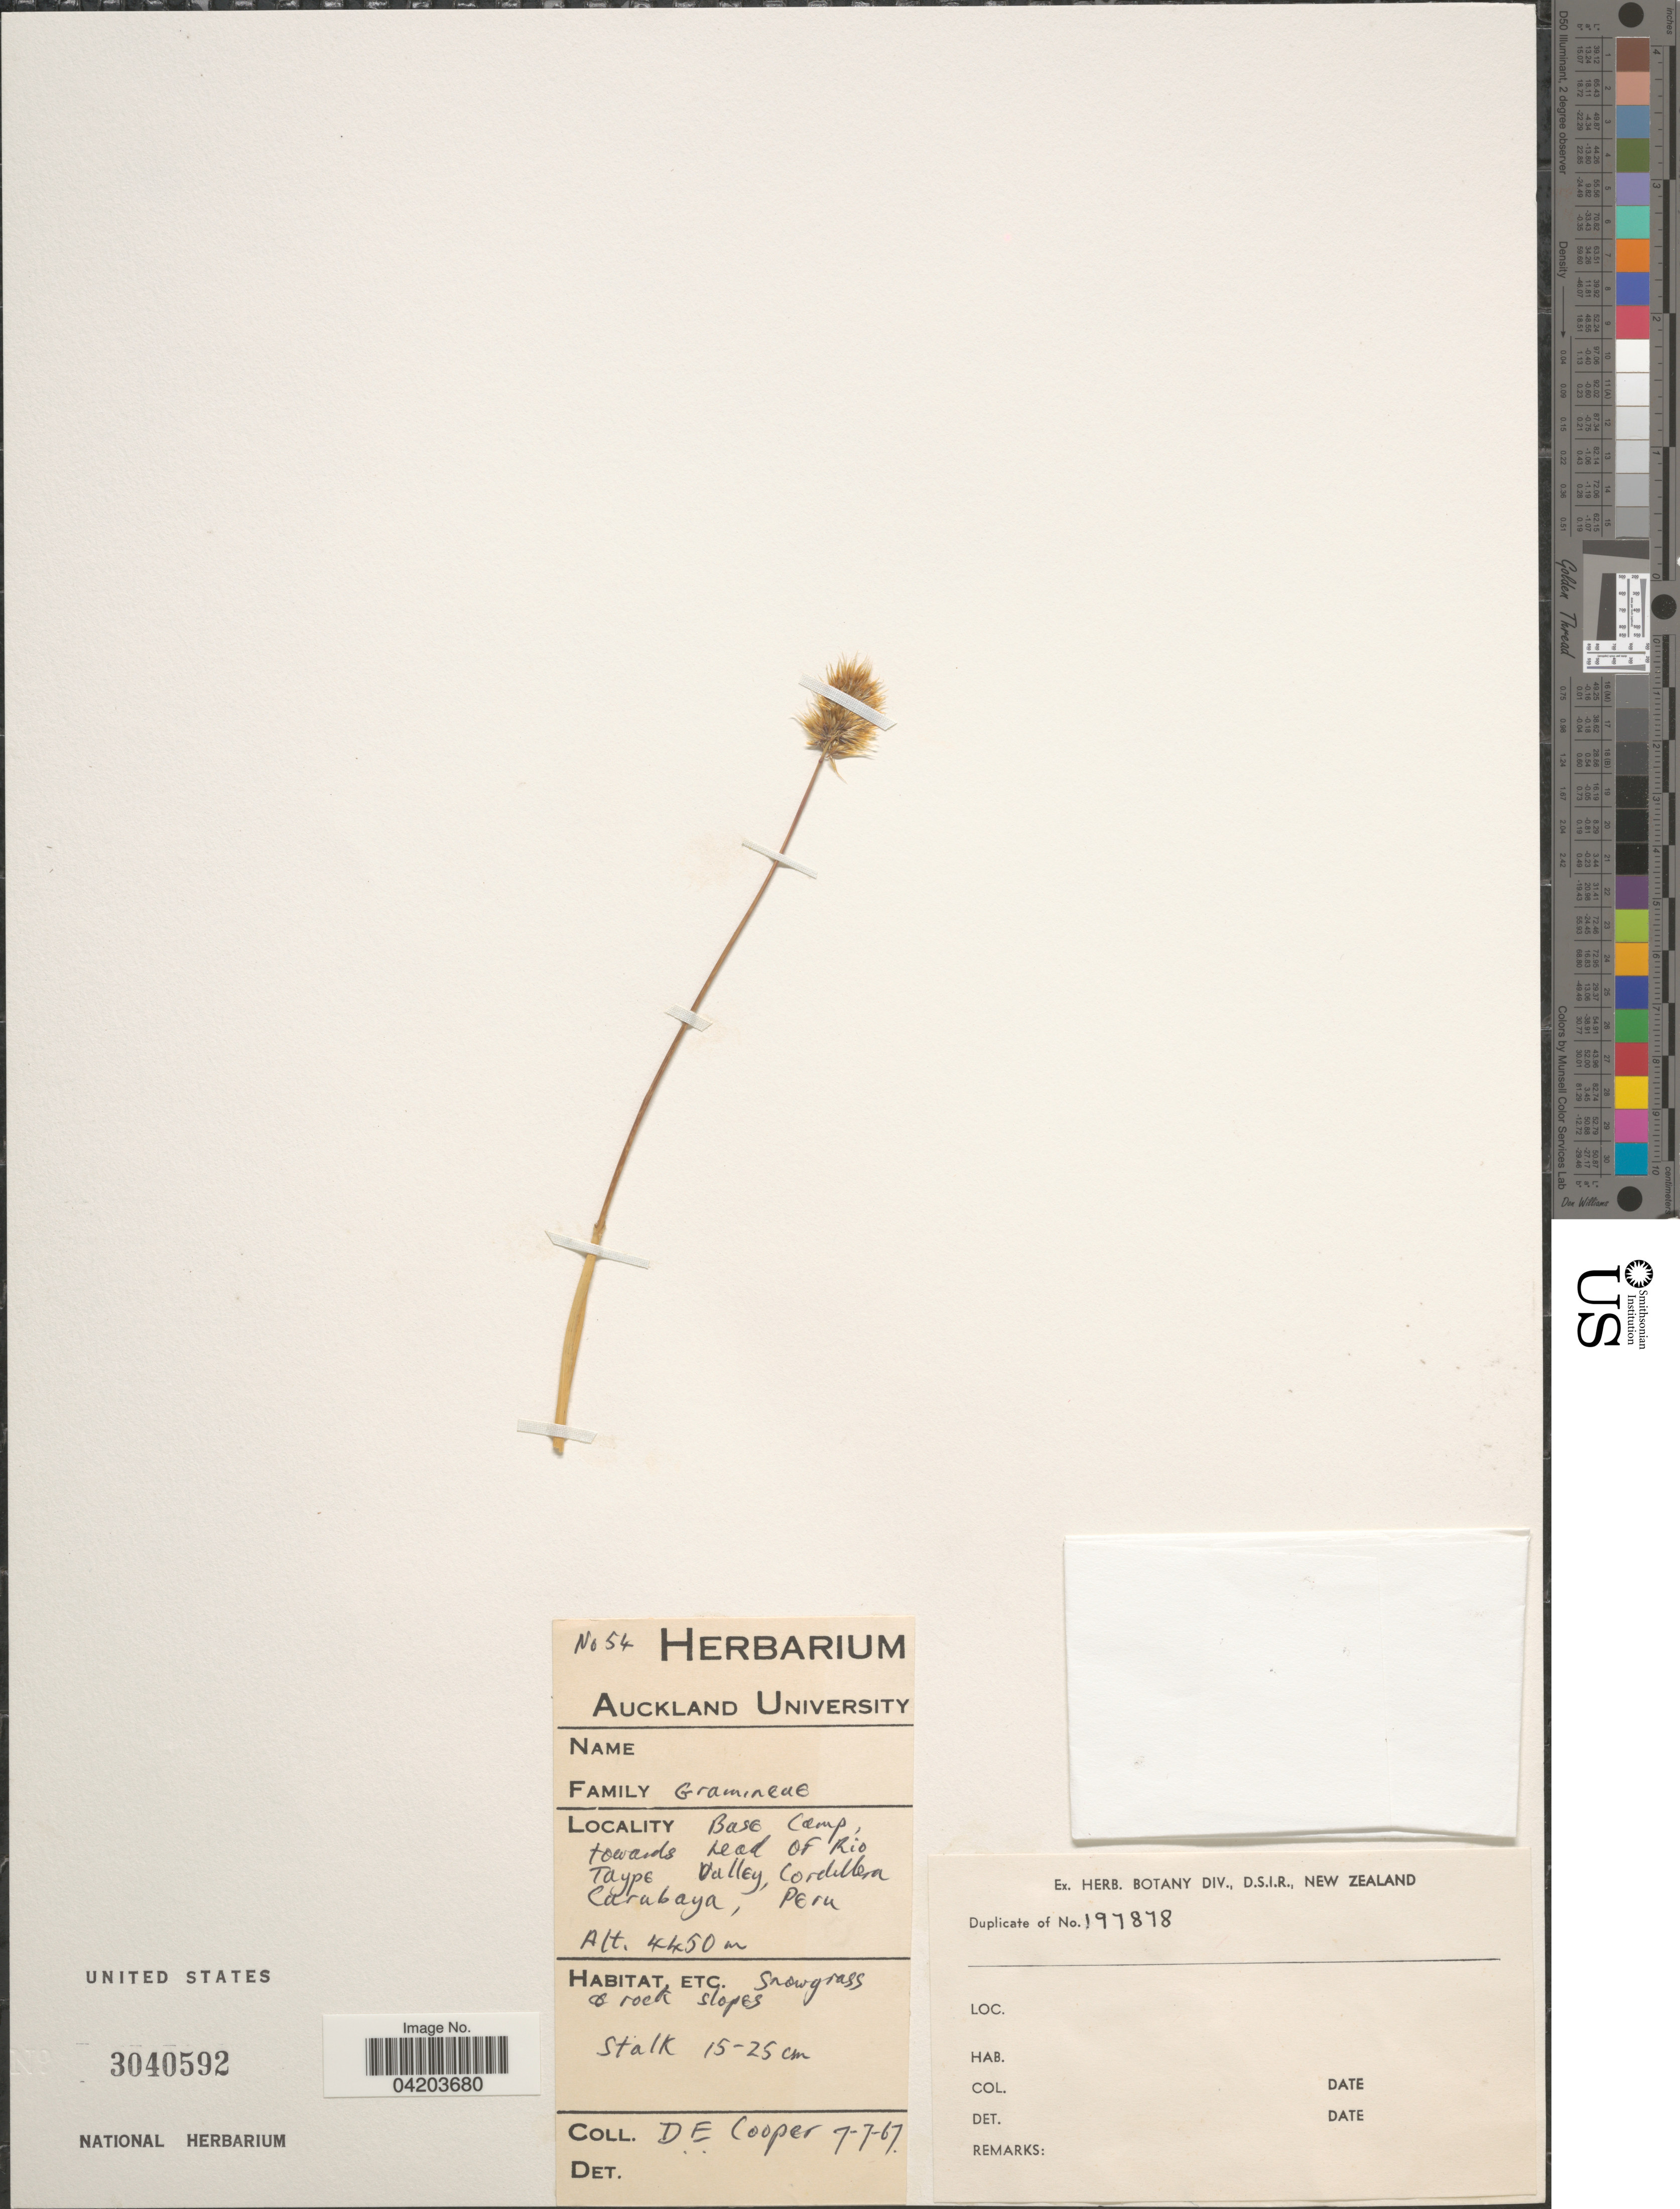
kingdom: Plantae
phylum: Tracheophyta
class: Liliopsida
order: Poales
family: Poaceae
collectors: D. E. Cooper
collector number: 54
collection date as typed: Transcribed d/m/y: 7/7/67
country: Peru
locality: Base camp, towards head of Rio Taype valley, Cordillera Carabaya.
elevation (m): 4450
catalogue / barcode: US 3040592